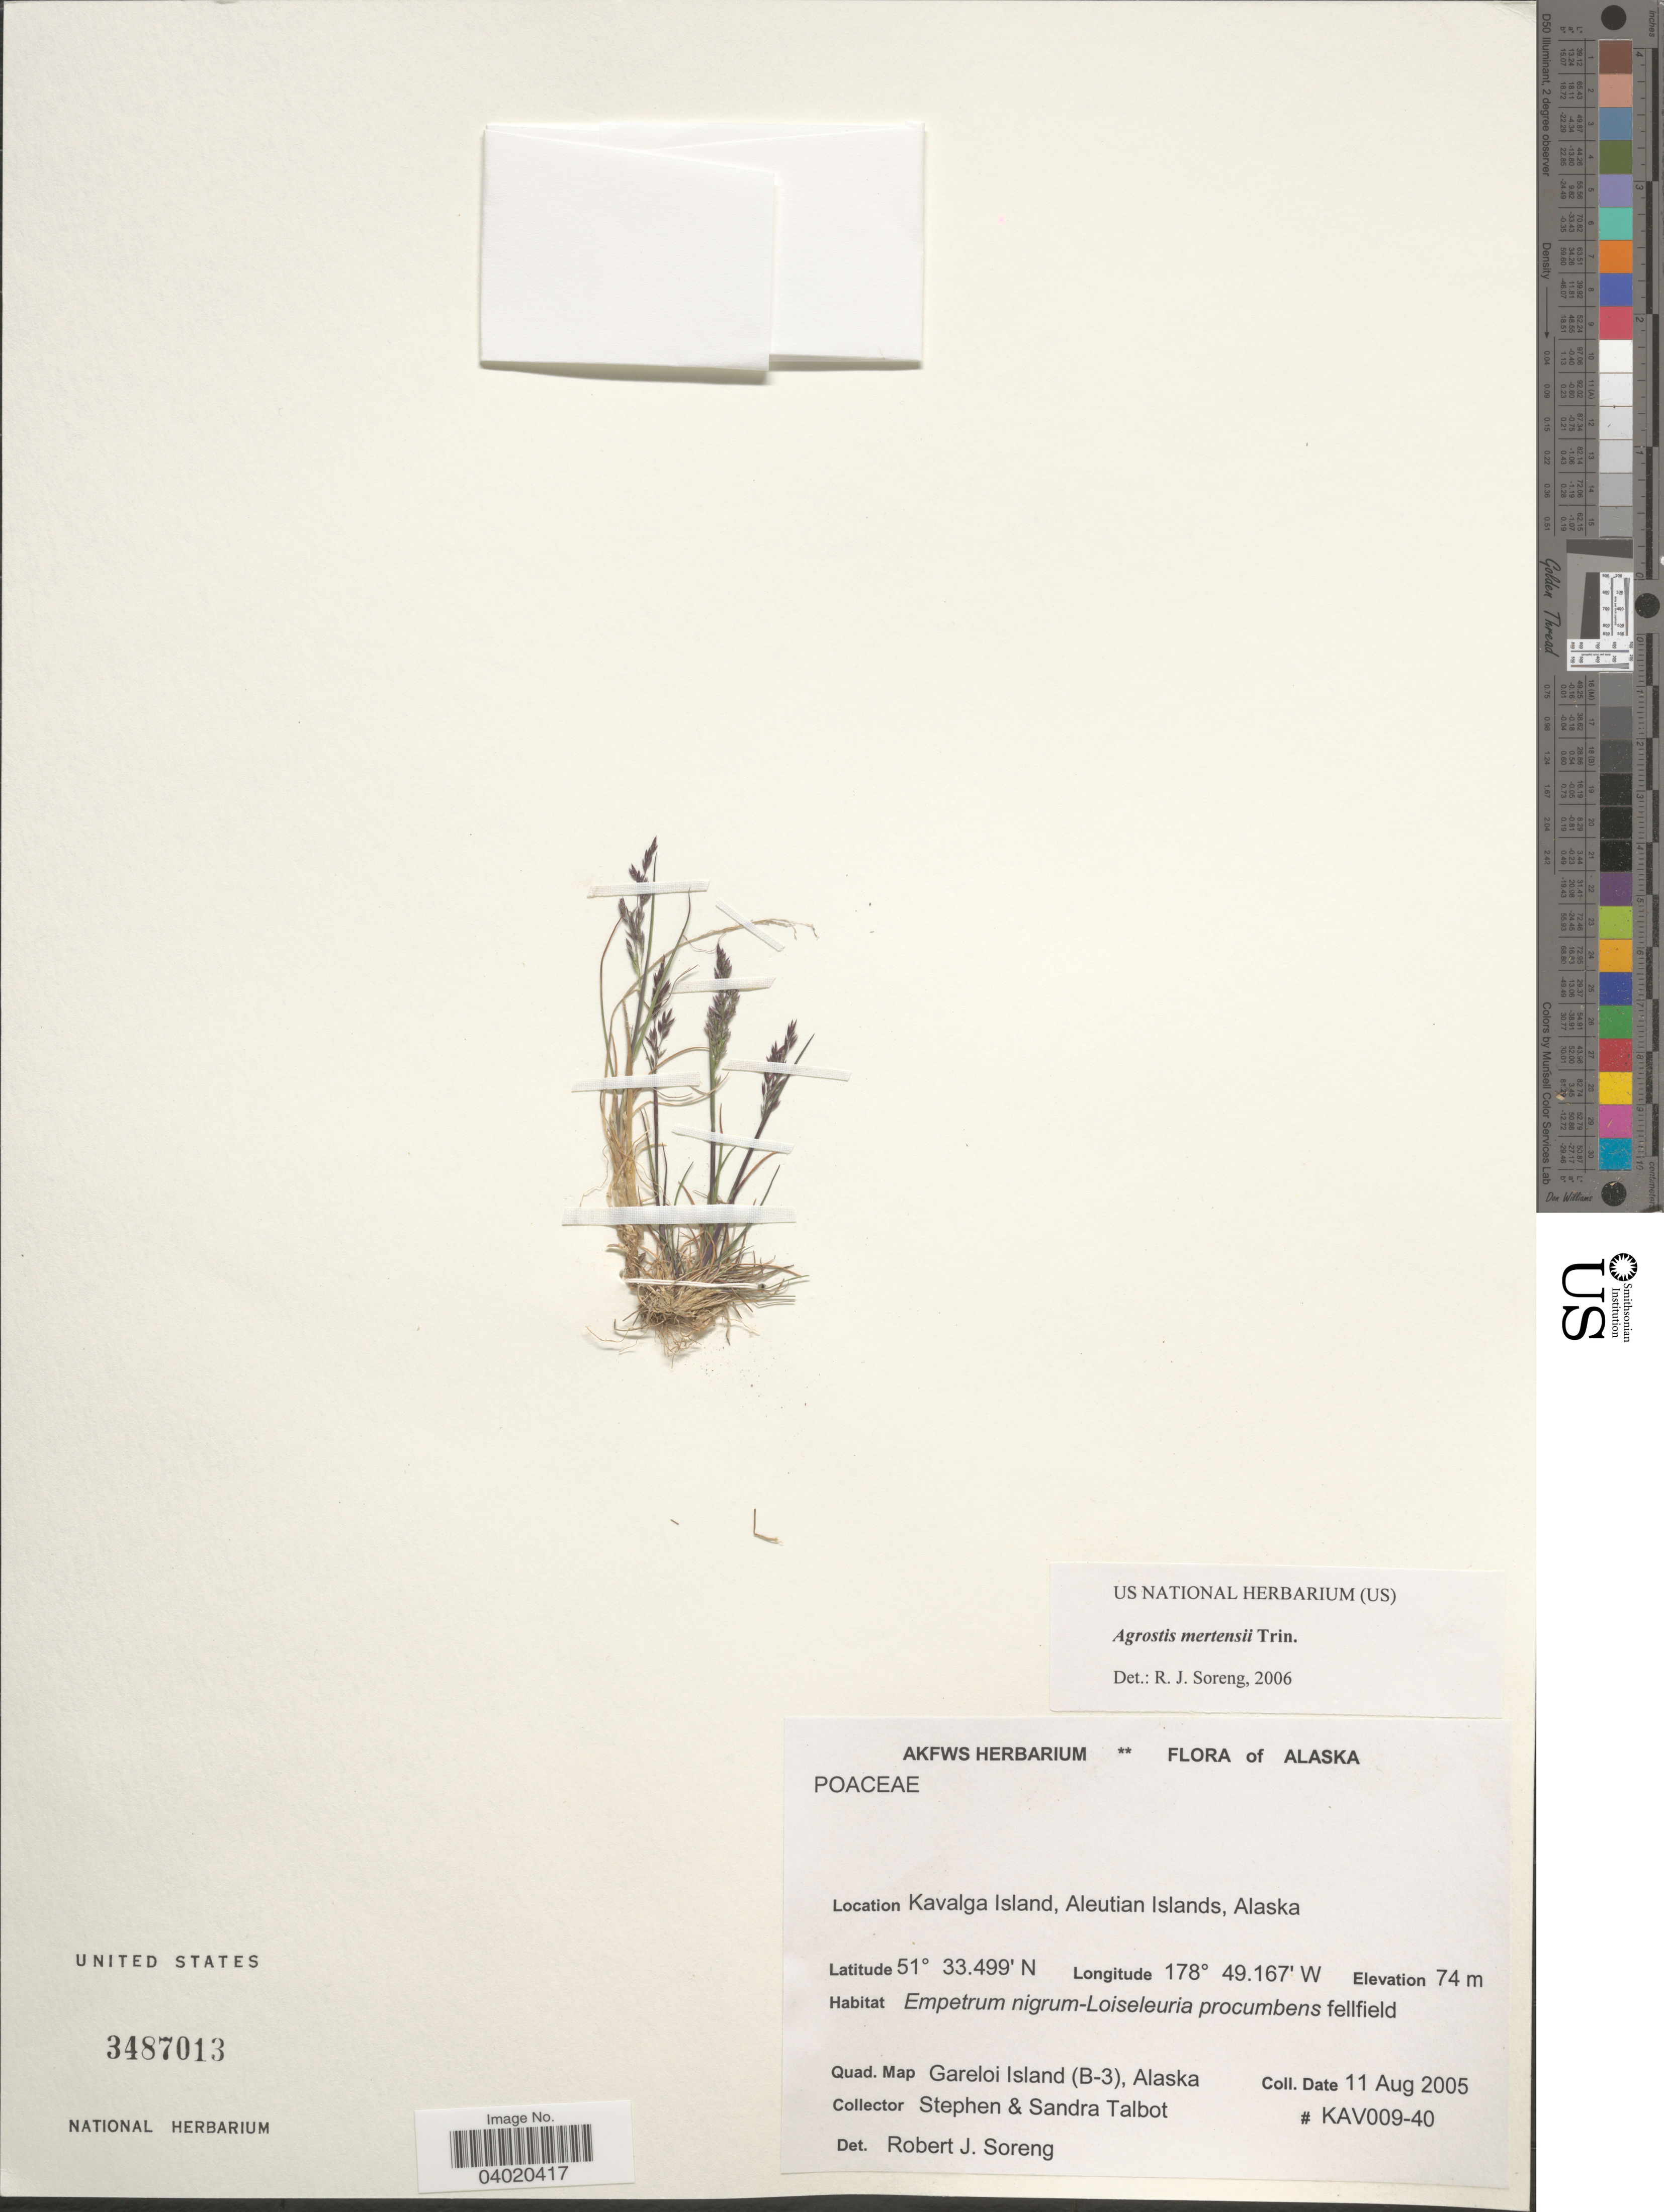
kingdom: Plantae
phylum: Tracheophyta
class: Liliopsida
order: Poales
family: Poaceae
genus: Agrostis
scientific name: Agrostis mertensii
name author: Trin.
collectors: S. S. Talbot & S. Talbot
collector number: KAV009-40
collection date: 2005-08-11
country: United States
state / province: Alaska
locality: Kavalga Island, Aleutian Islands. Quad. Map Gareloi Island (B-3).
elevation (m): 74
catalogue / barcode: US 3487013